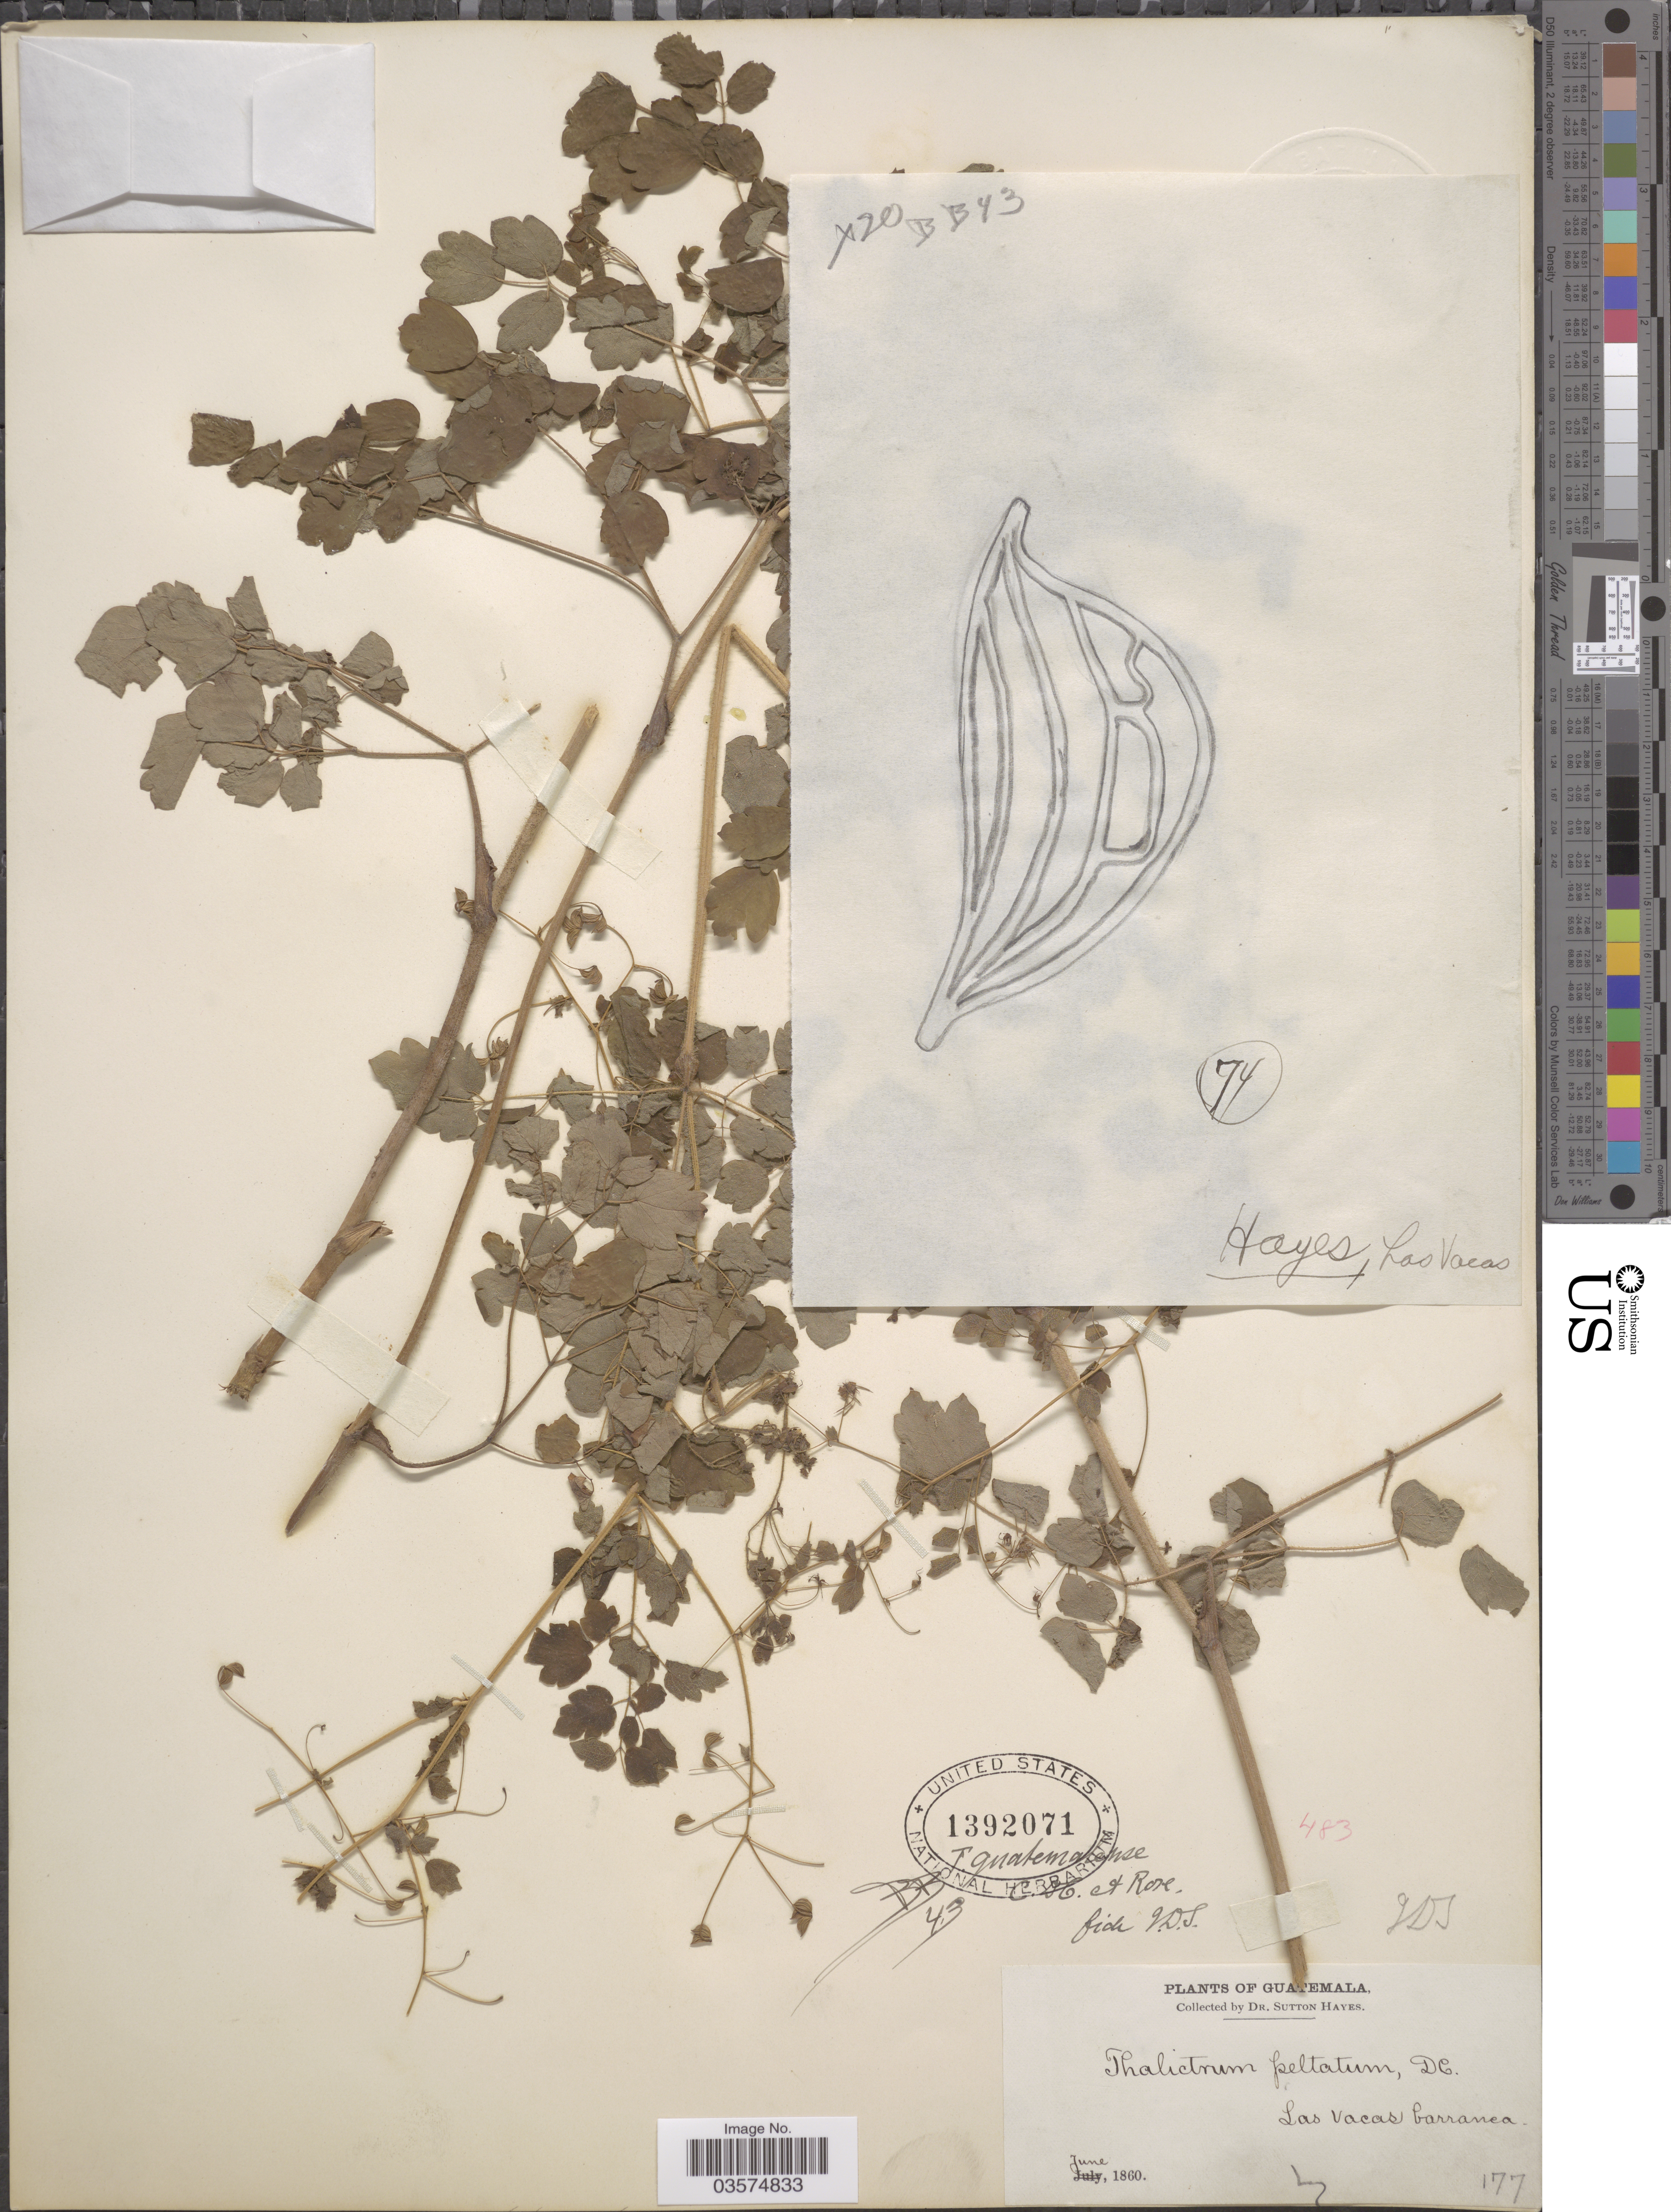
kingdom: Plantae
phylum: Tracheophyta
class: Magnoliopsida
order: Ranunculales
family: Ranunculaceae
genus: Thalictrum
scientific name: Thalictrum peltatum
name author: DC.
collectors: S. Hayes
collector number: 177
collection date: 1860-06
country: Guatemala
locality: Las Vacas barranea.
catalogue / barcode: US 1392071